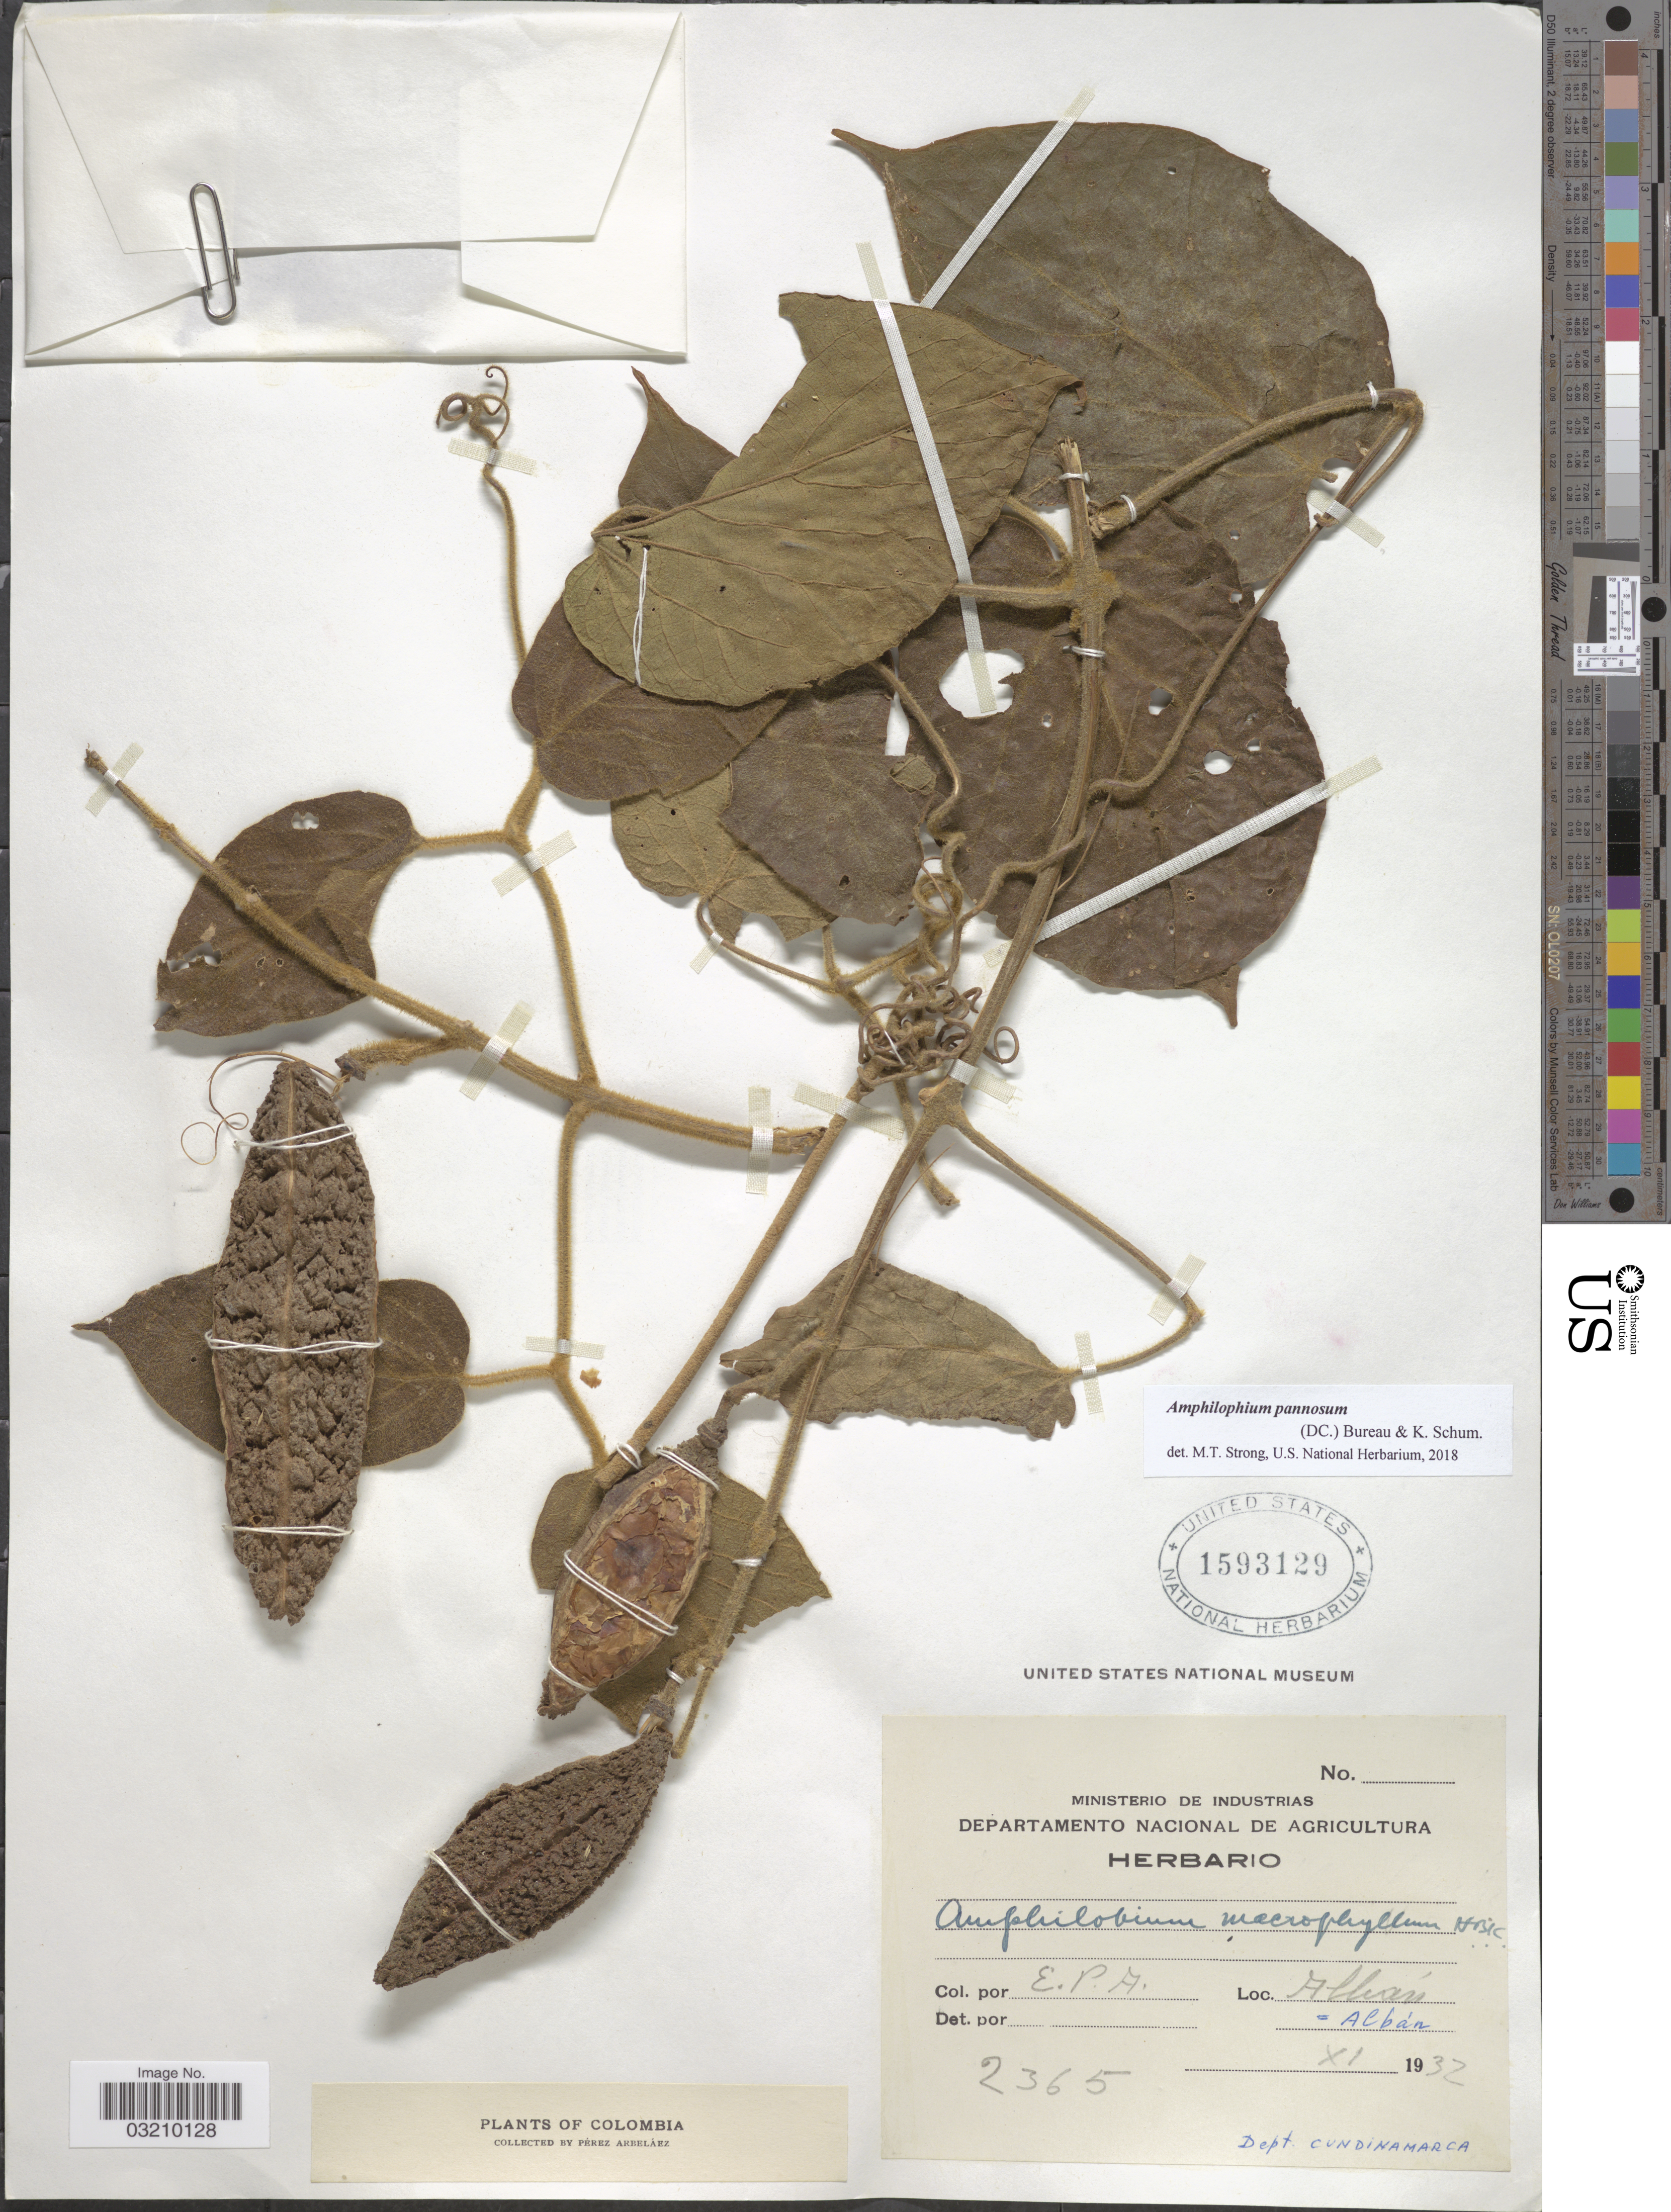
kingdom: Plantae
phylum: Tracheophyta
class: Magnoliopsida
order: Lamiales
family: Bignoniaceae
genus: Amphilophium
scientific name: Amphilophium pannosum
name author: (DC.) Bureau & K. Schum.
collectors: E. Pérez Arbeláez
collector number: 2365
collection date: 1932-11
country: Colombia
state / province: Cundinamarca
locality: Albán. Dept. Cundinamarca.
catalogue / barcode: US 1593129